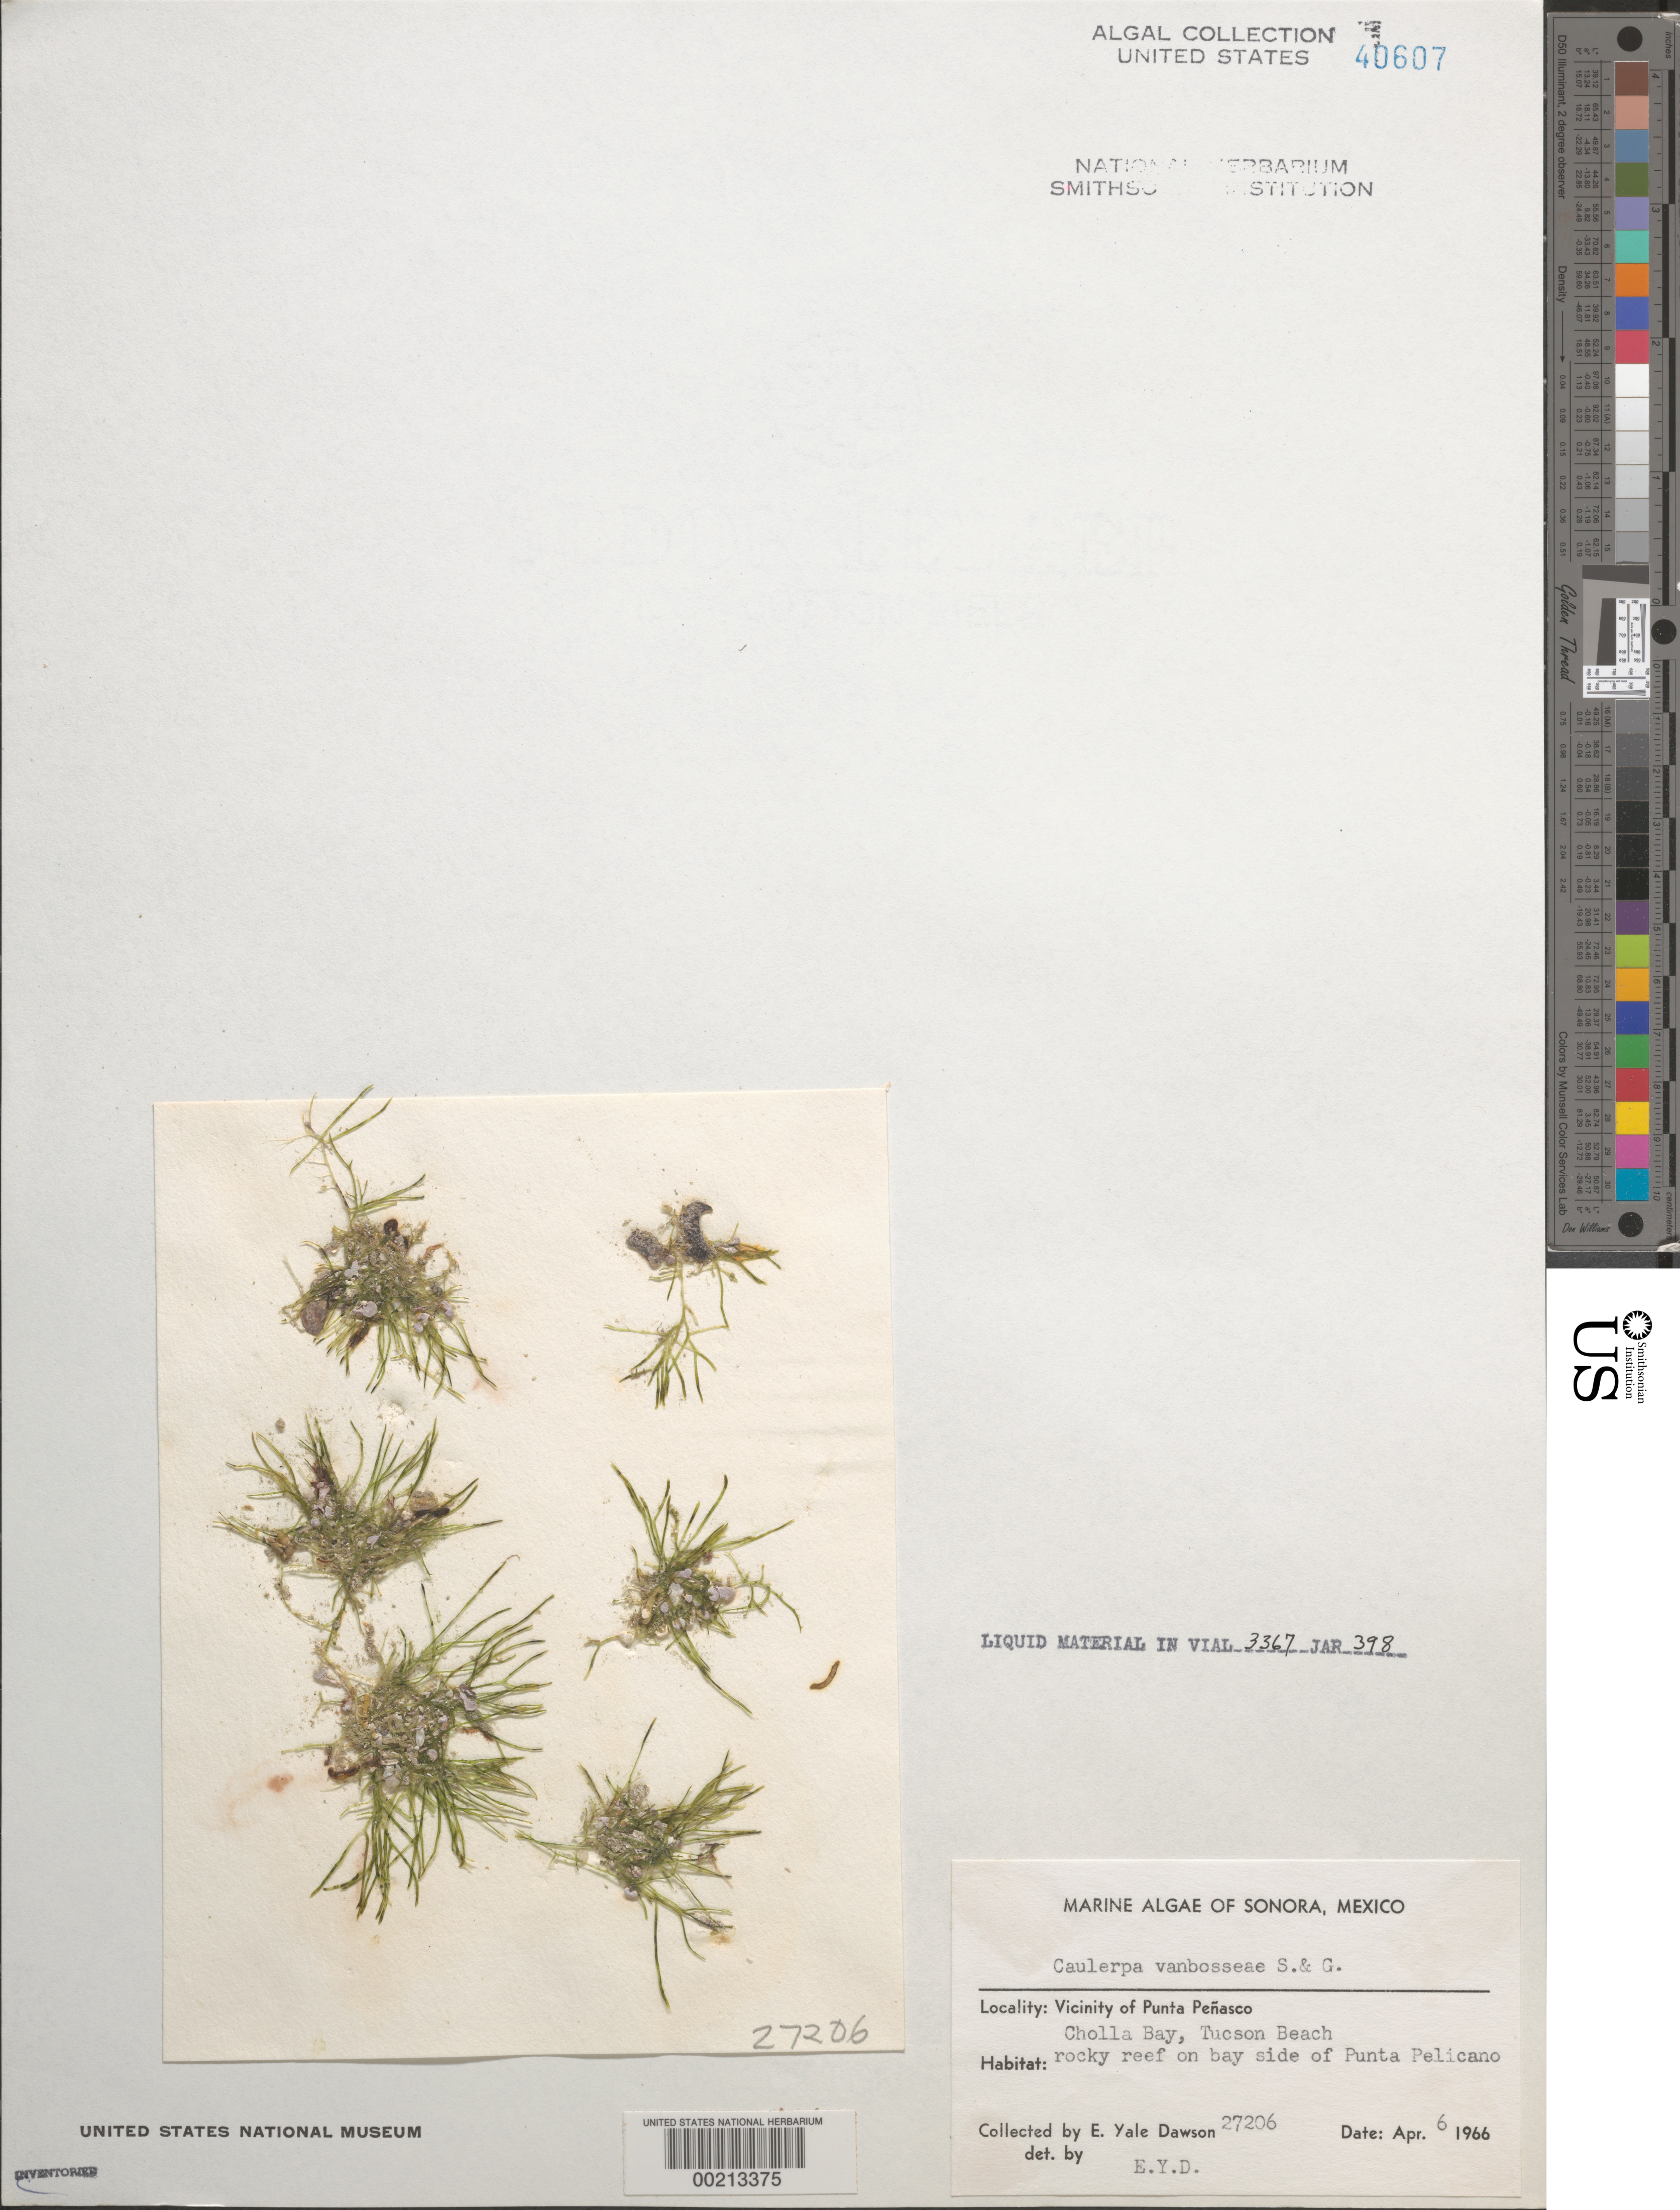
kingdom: Plantae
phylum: Chlorophyta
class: Ulvophyceae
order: Cladophorales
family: Cladophoraceae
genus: Cladophora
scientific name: Cladophora glomerata var. crassior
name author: (C. Agardh) C. Hoek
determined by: Algae name updating Project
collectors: E. Y. Dawson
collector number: EYD 27206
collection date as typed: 06 Apr 1966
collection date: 1966-04-06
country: Mexico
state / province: Sonora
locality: Cholla Bay, Tucson Beach, Punta Pelicano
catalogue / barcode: US 40607